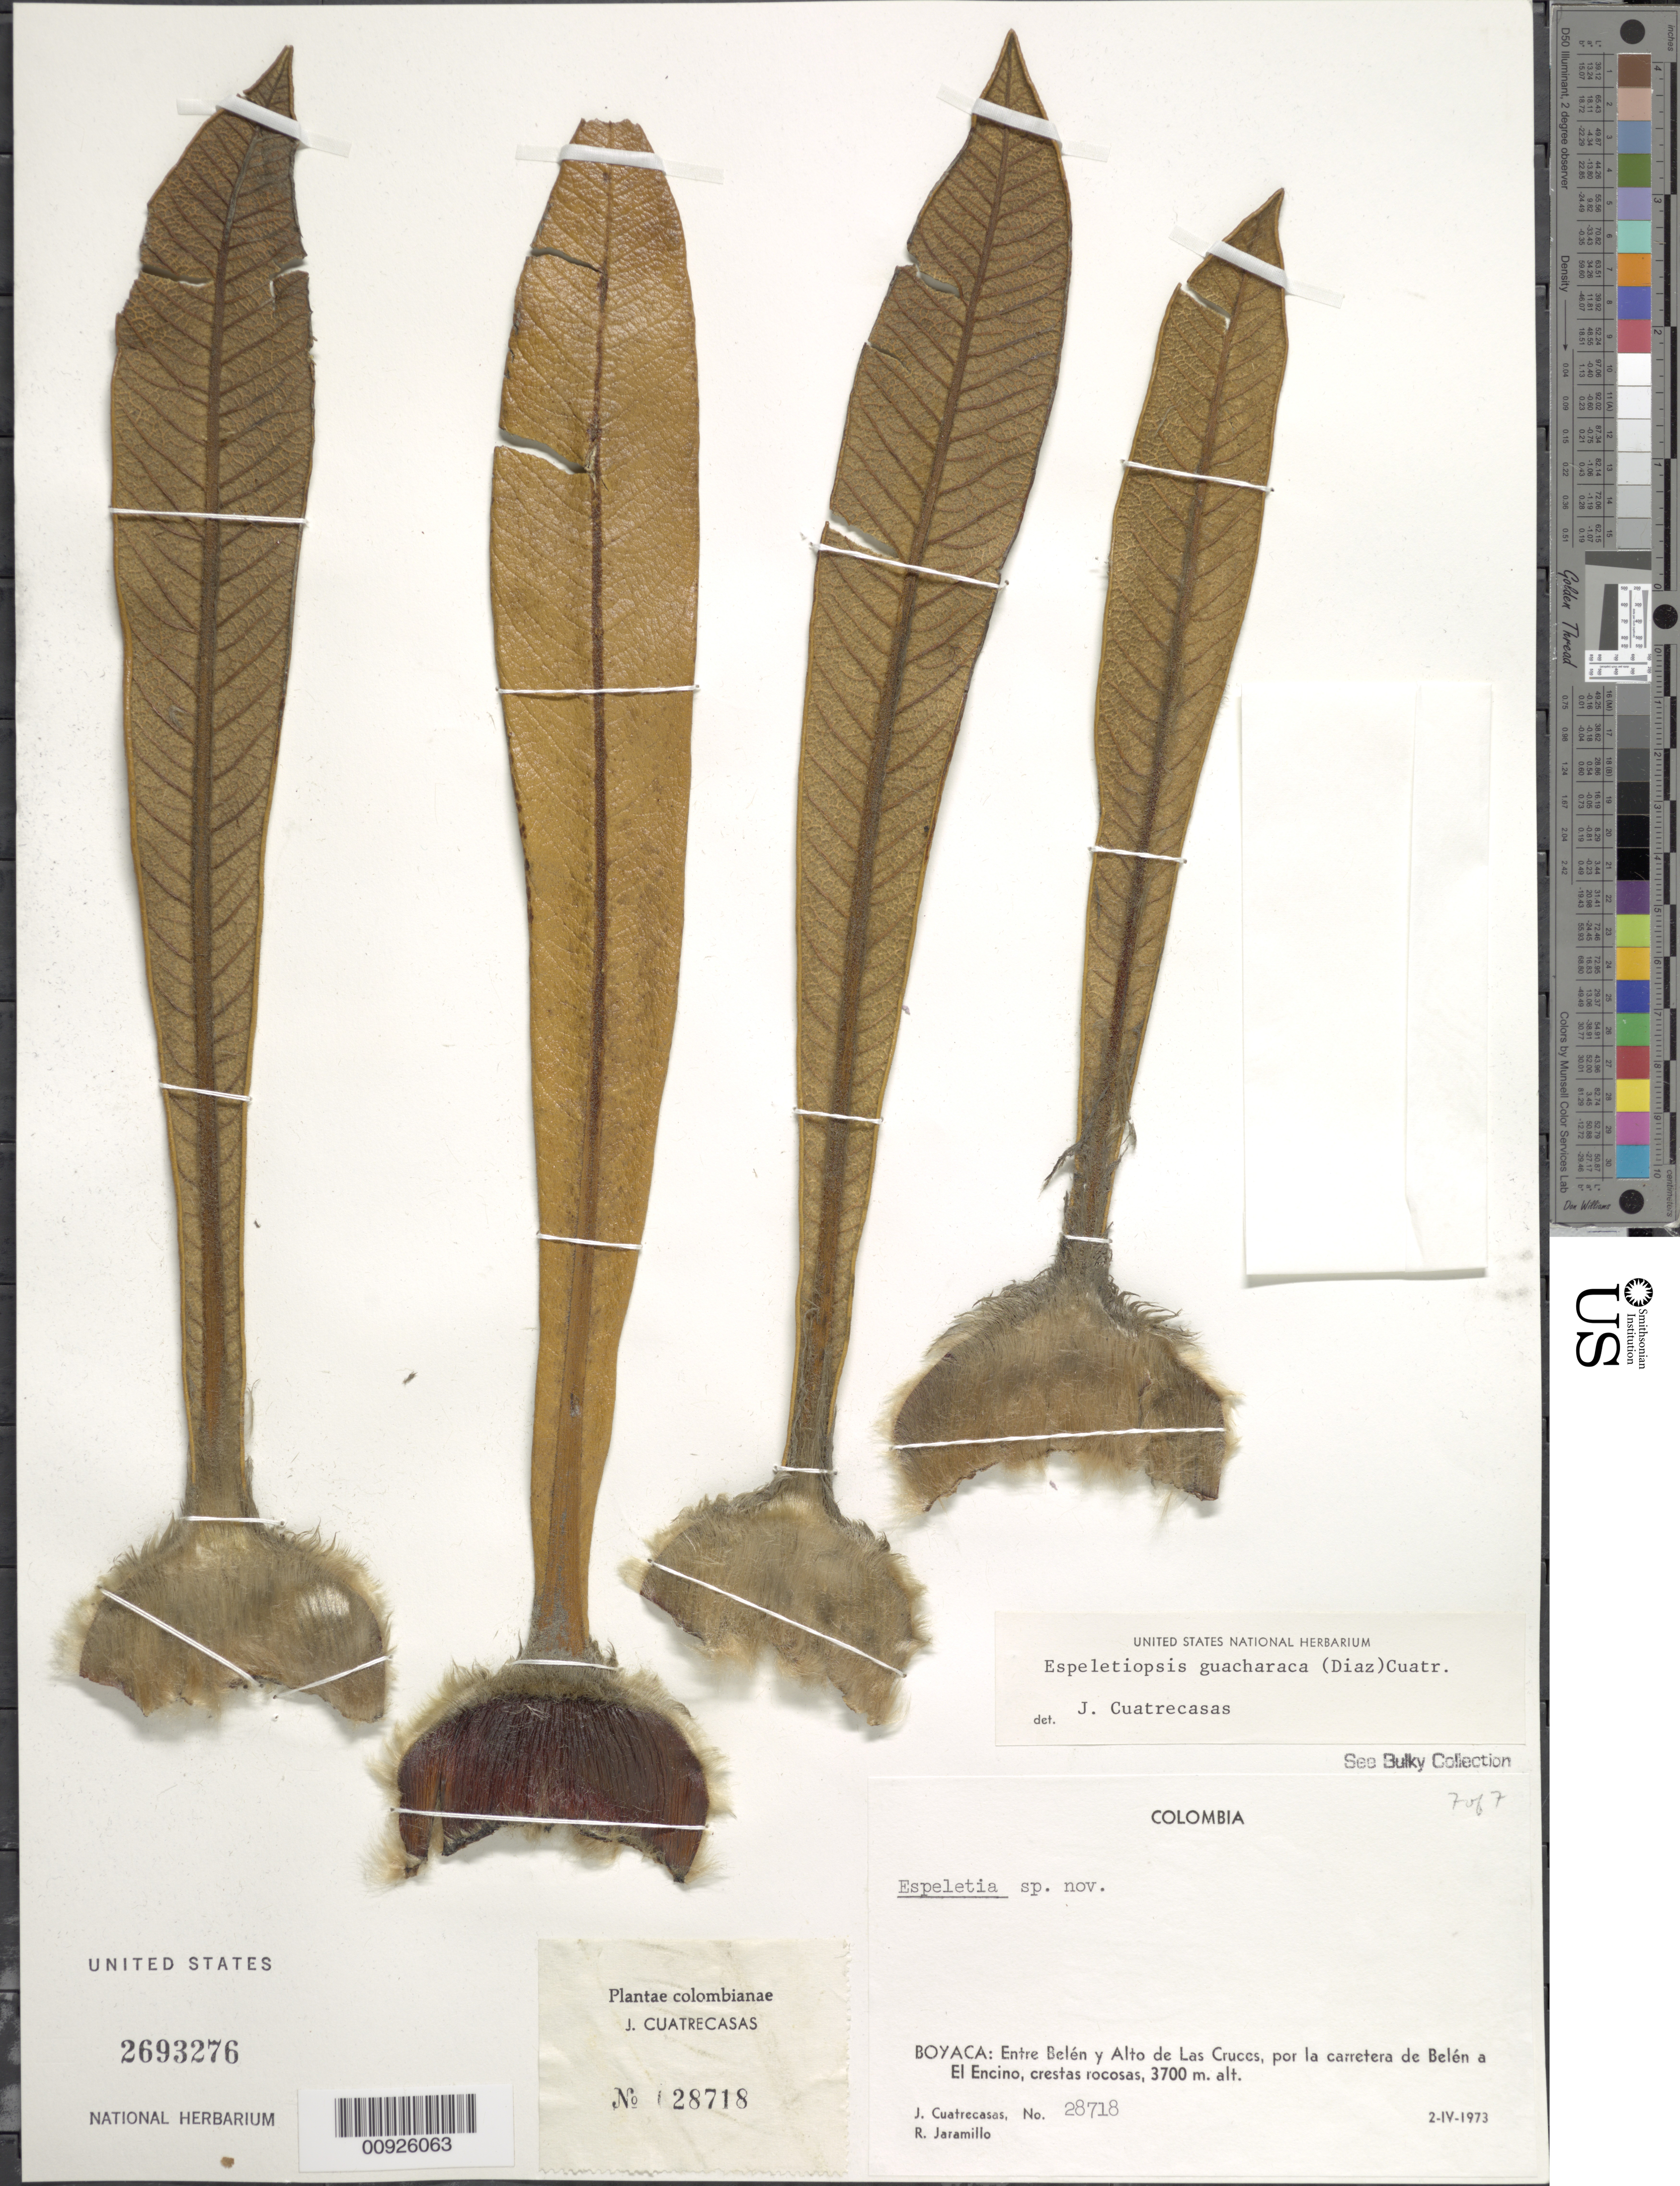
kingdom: Plantae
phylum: Tracheophyta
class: Magnoliopsida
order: Asterales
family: Asteraceae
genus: Espeletiopsis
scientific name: Espeletiopsis jimenez-quesadae var. guacharaca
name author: (S. Díaz) Cuatrec.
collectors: J. Cuatrecasas & R. Jaramillo M.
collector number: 28718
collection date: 1973-04-02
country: Colombia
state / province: Boyacá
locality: Boyacá: Entre Belen y Alto de Las Cruces, por la carretera de Belen a El Encino,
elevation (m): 3700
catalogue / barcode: US 2693276